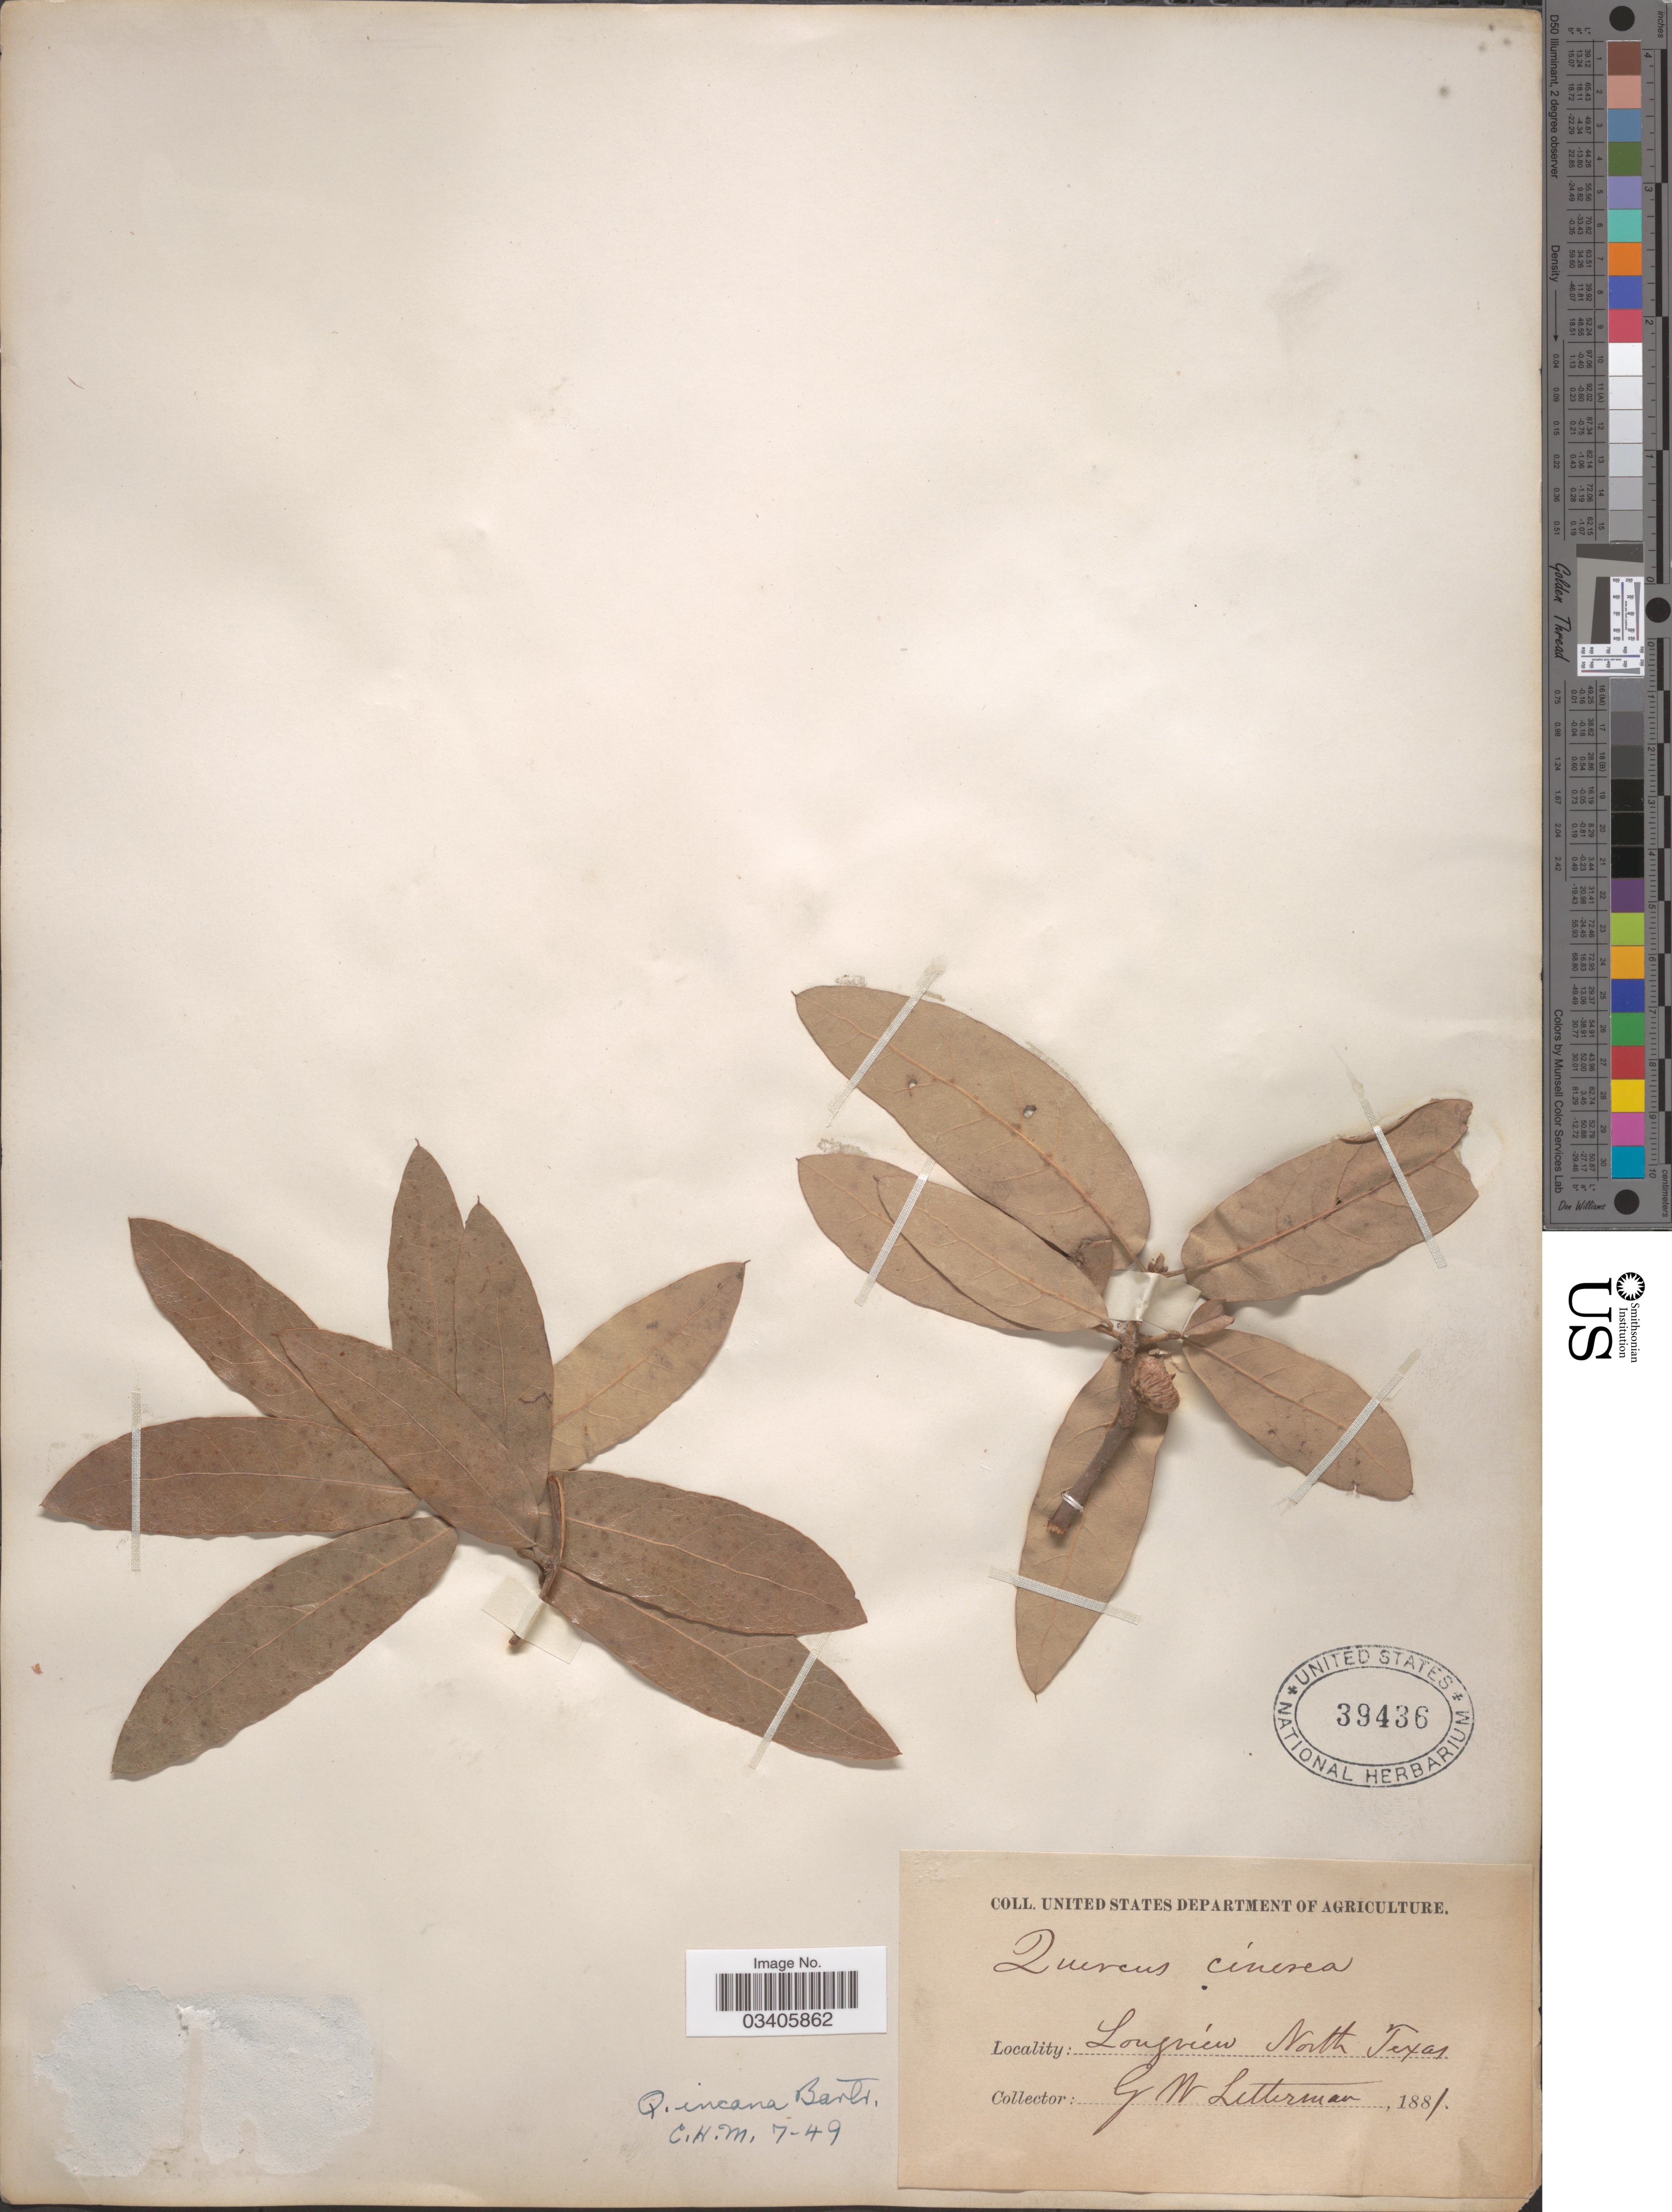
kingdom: Plantae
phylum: Tracheophyta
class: Magnoliopsida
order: Fagales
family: Fagaceae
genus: Quercus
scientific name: Quercus incana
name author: W. Bartram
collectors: G. W. Letterman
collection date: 1881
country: United States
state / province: Texas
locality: Longview, North Texas.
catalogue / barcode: US 39436